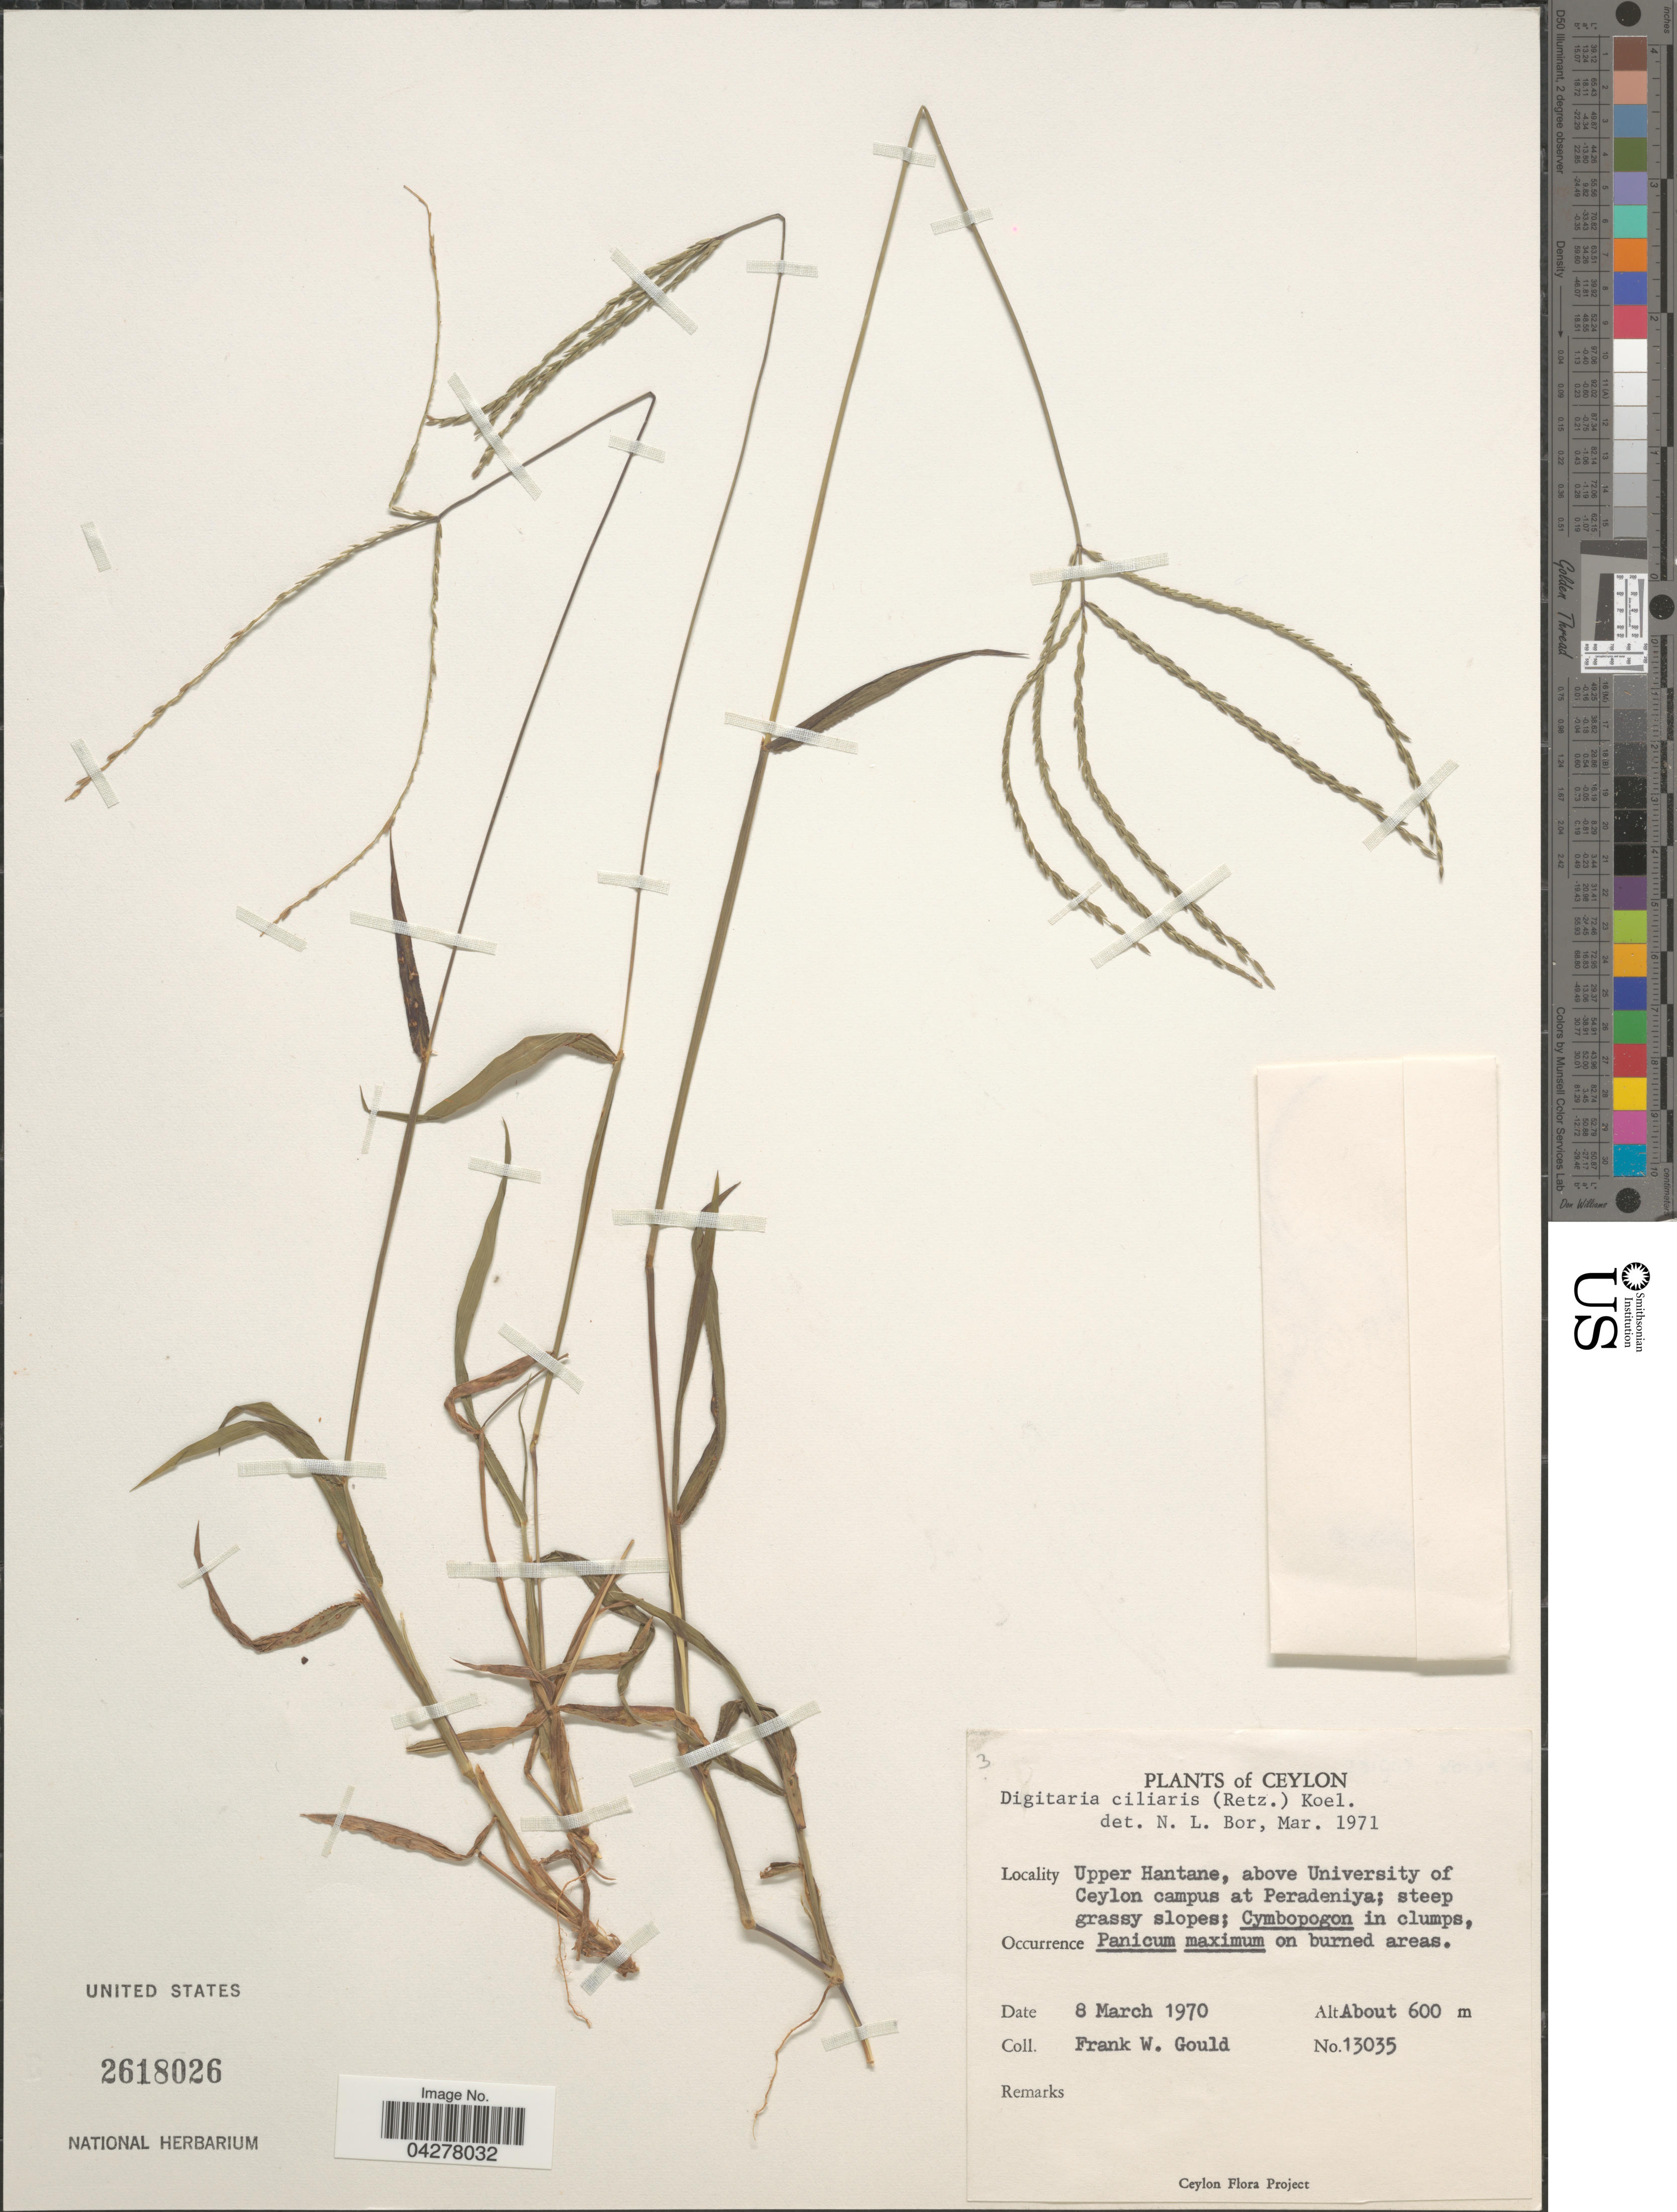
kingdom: Plantae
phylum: Tracheophyta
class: Liliopsida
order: Poales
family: Poaceae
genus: Digitaria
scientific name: Digitaria ciliaris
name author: (Retz.) Koeler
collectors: F. W. Gould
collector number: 13035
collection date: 1970-03-08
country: Sri Lanka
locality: Ceylon. Upper Hantane, above University of Ceylon campus at Peradeniya; steep grassy slopes.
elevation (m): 600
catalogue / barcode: US 2618026